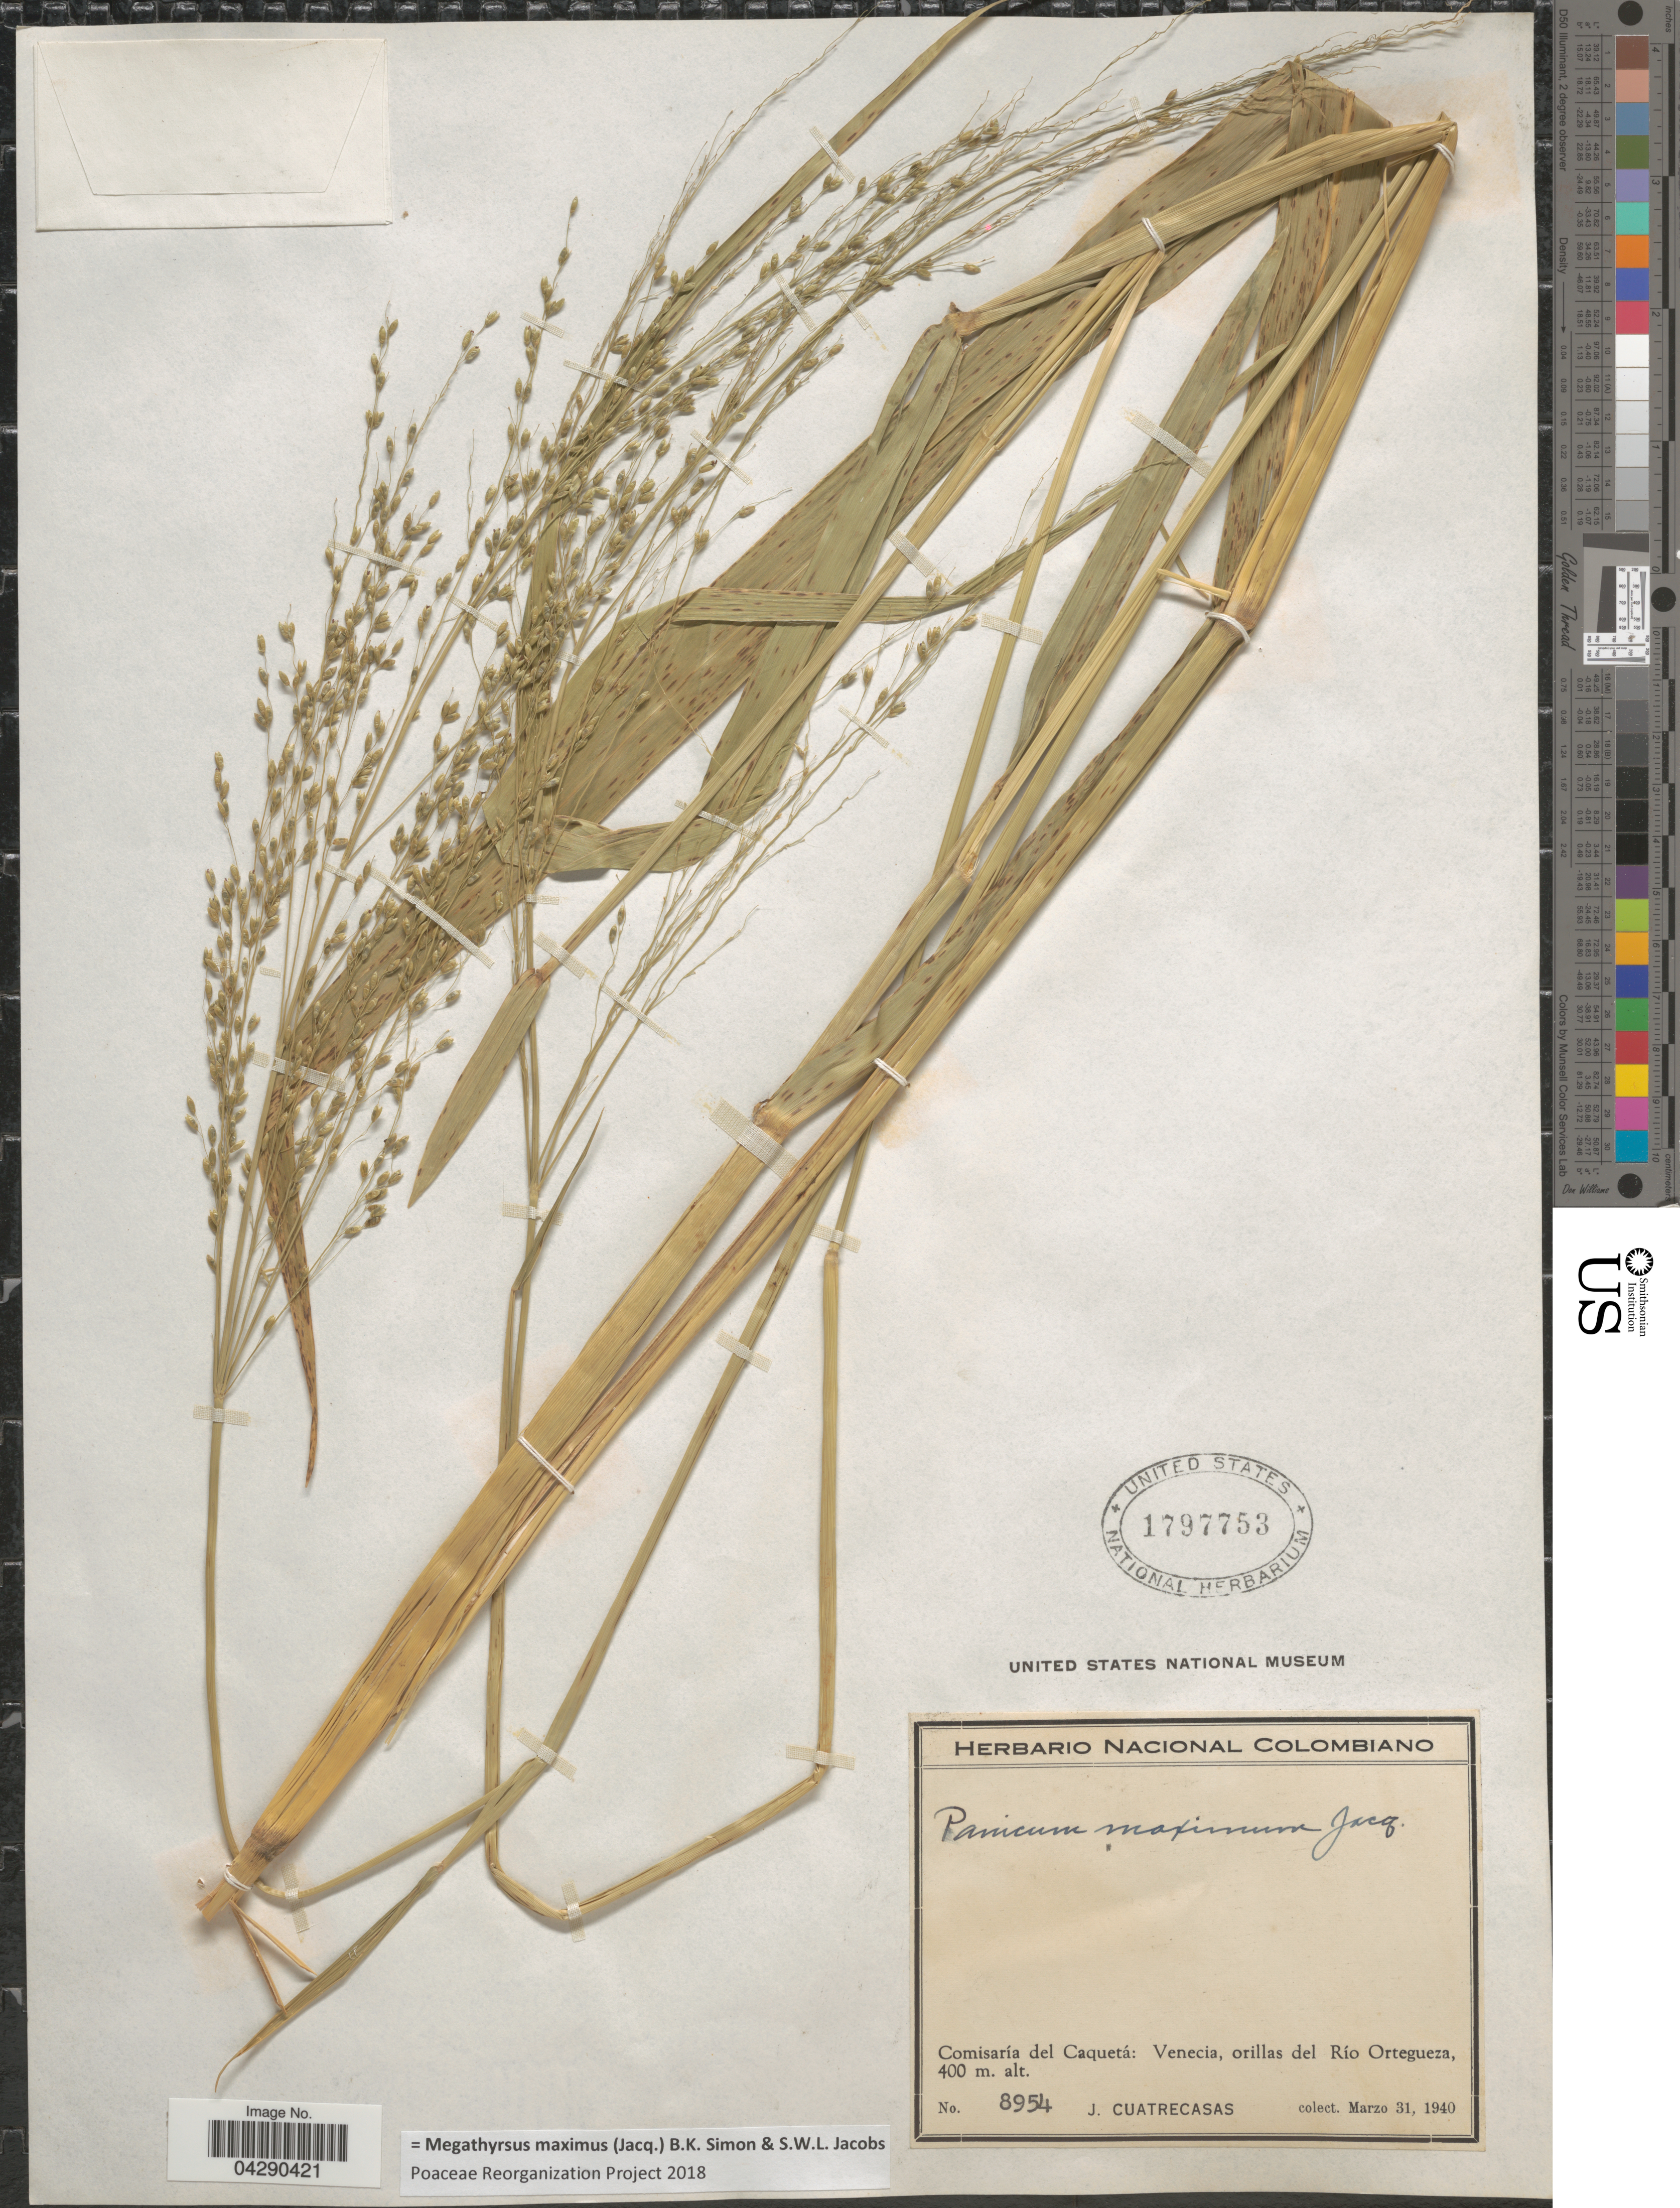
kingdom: Plantae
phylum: Tracheophyta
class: Liliopsida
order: Poales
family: Poaceae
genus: Megathyrsus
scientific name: Megathyrsus maximus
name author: (Jacq.) B.K. Simon & S.W.L. Jacobs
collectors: J. Cuatrecasas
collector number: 8954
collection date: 1940-03-31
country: Colombia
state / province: Caquetá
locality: Comisaría del Caquetá: Venecia, orillas del Río Ortegueza.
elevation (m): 400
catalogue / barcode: US 1797753